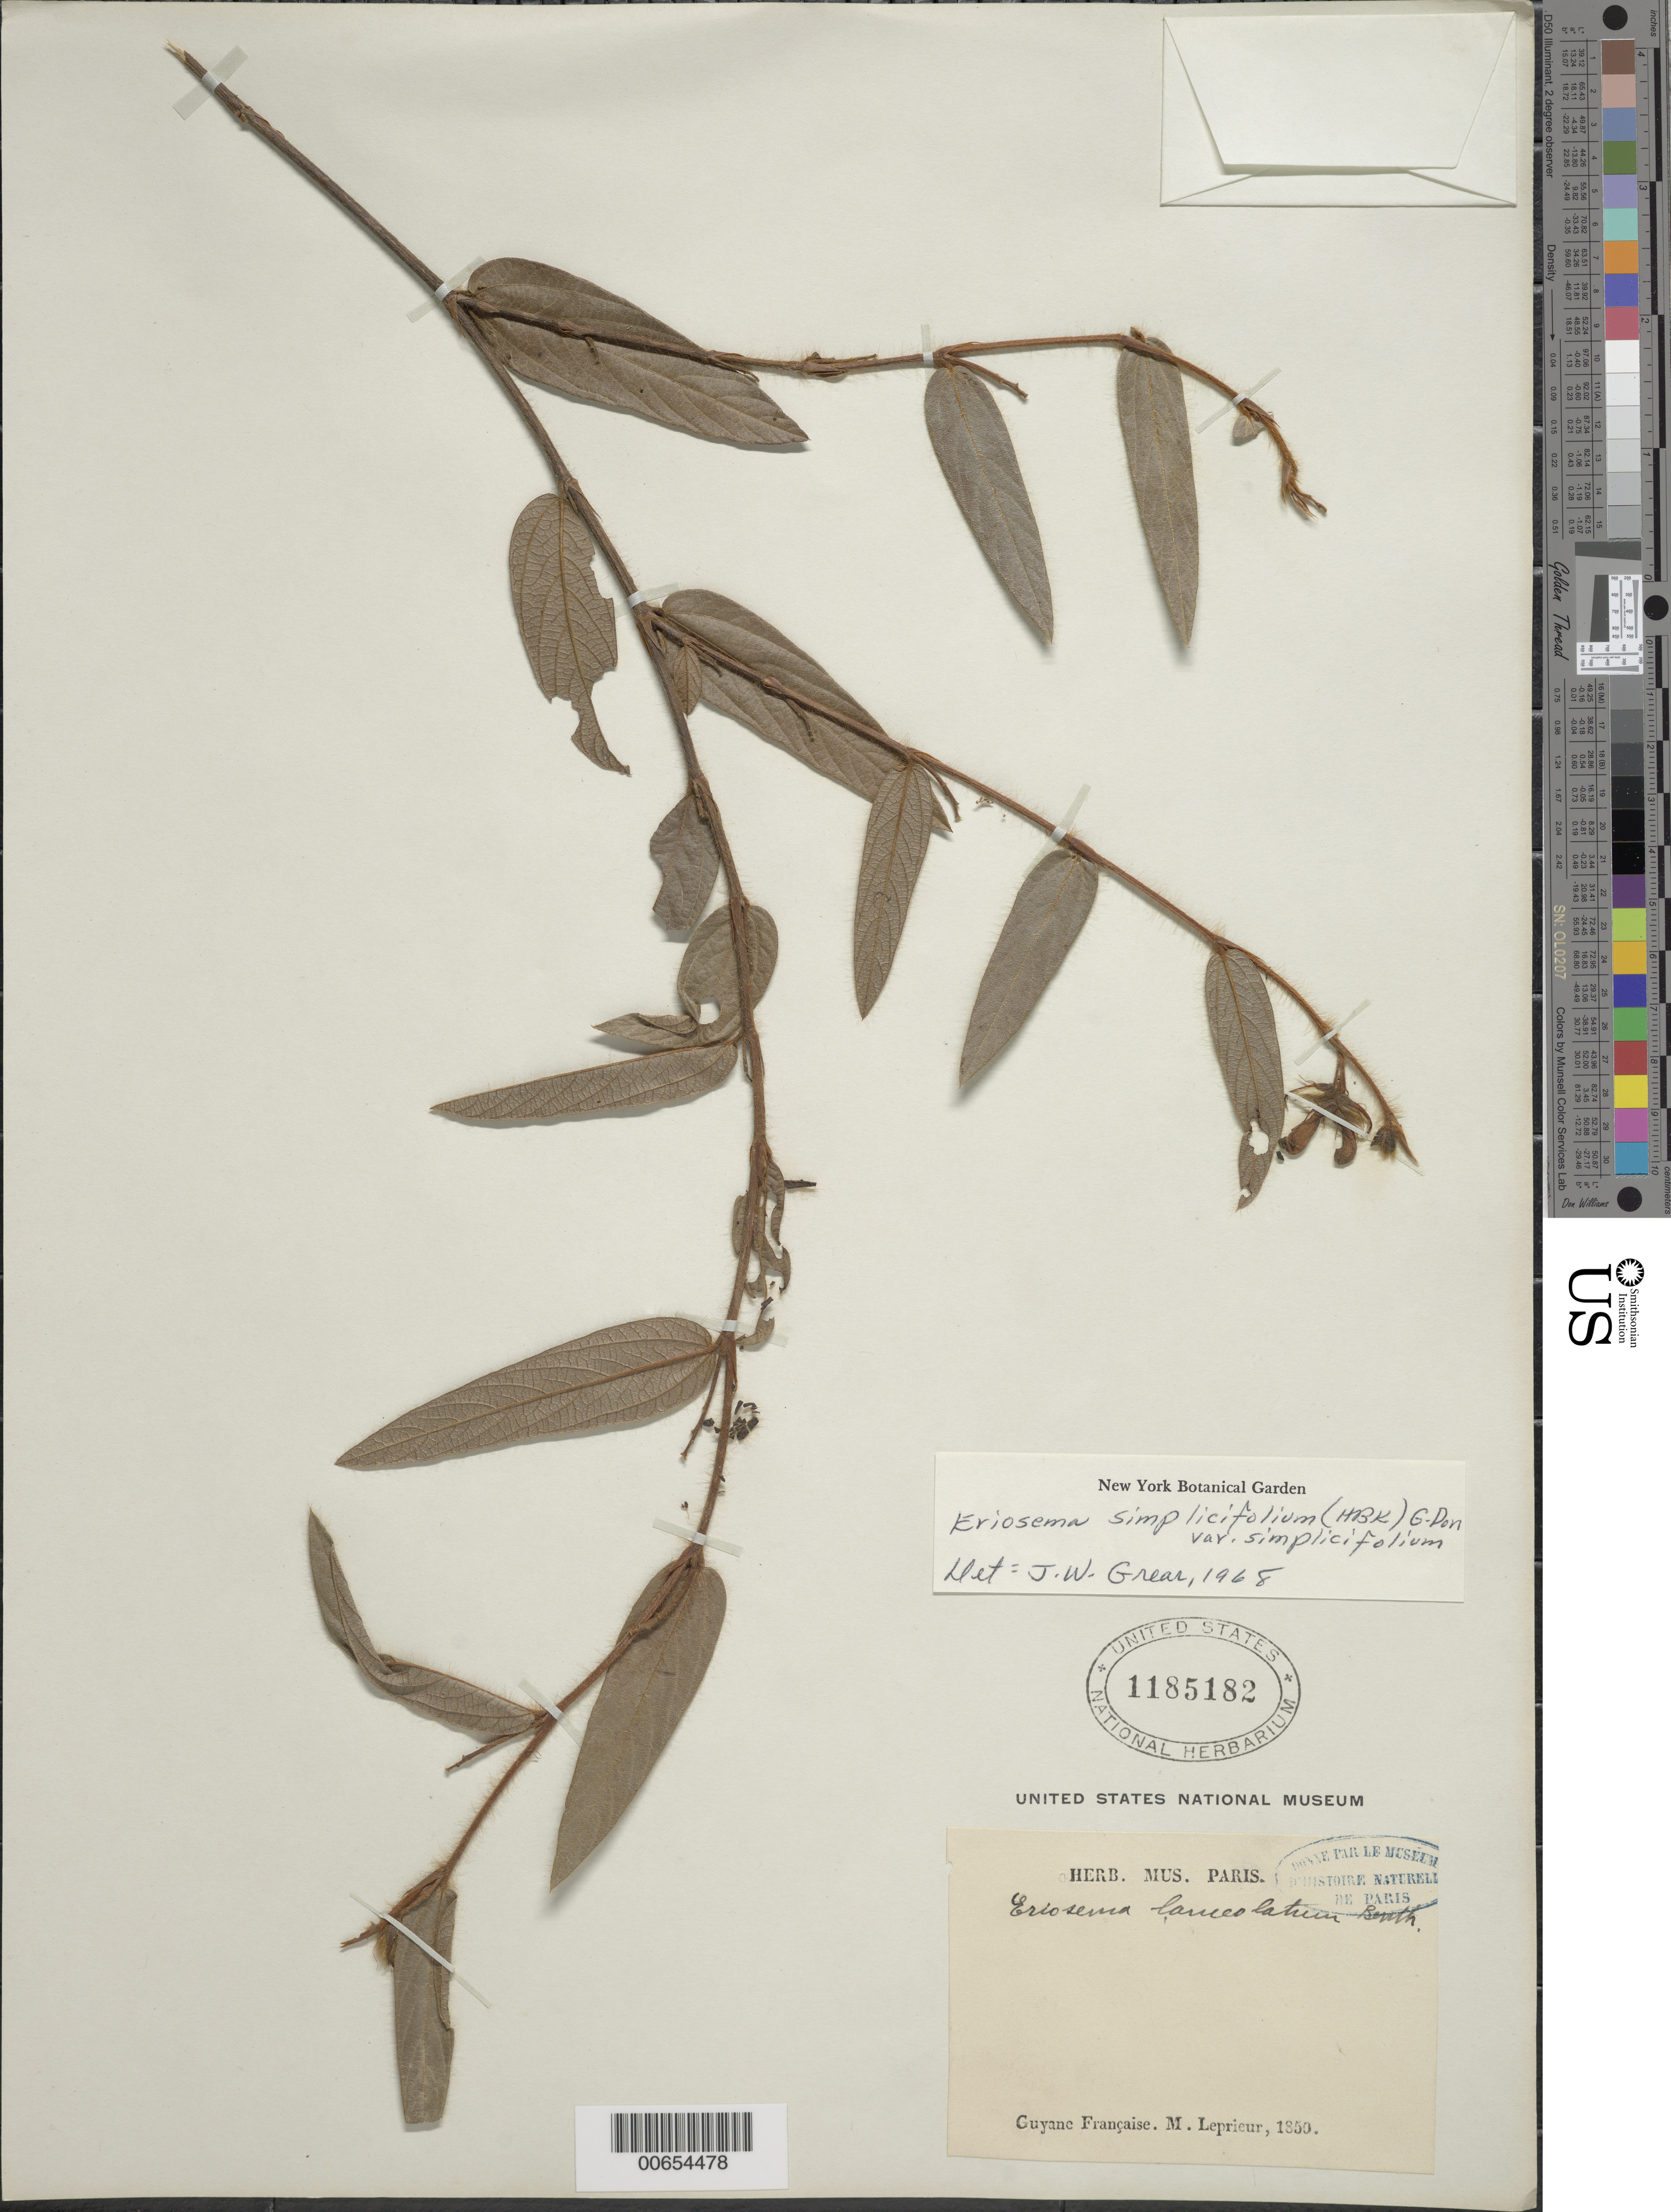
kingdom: Plantae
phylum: Tracheophyta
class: Magnoliopsida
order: Fabales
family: Fabaceae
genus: Eriosema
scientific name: Eriosema simplicifolium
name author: (Kunth) G. Don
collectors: F. M. R. Leprieur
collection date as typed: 1850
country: French Guiana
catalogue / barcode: US 1185182